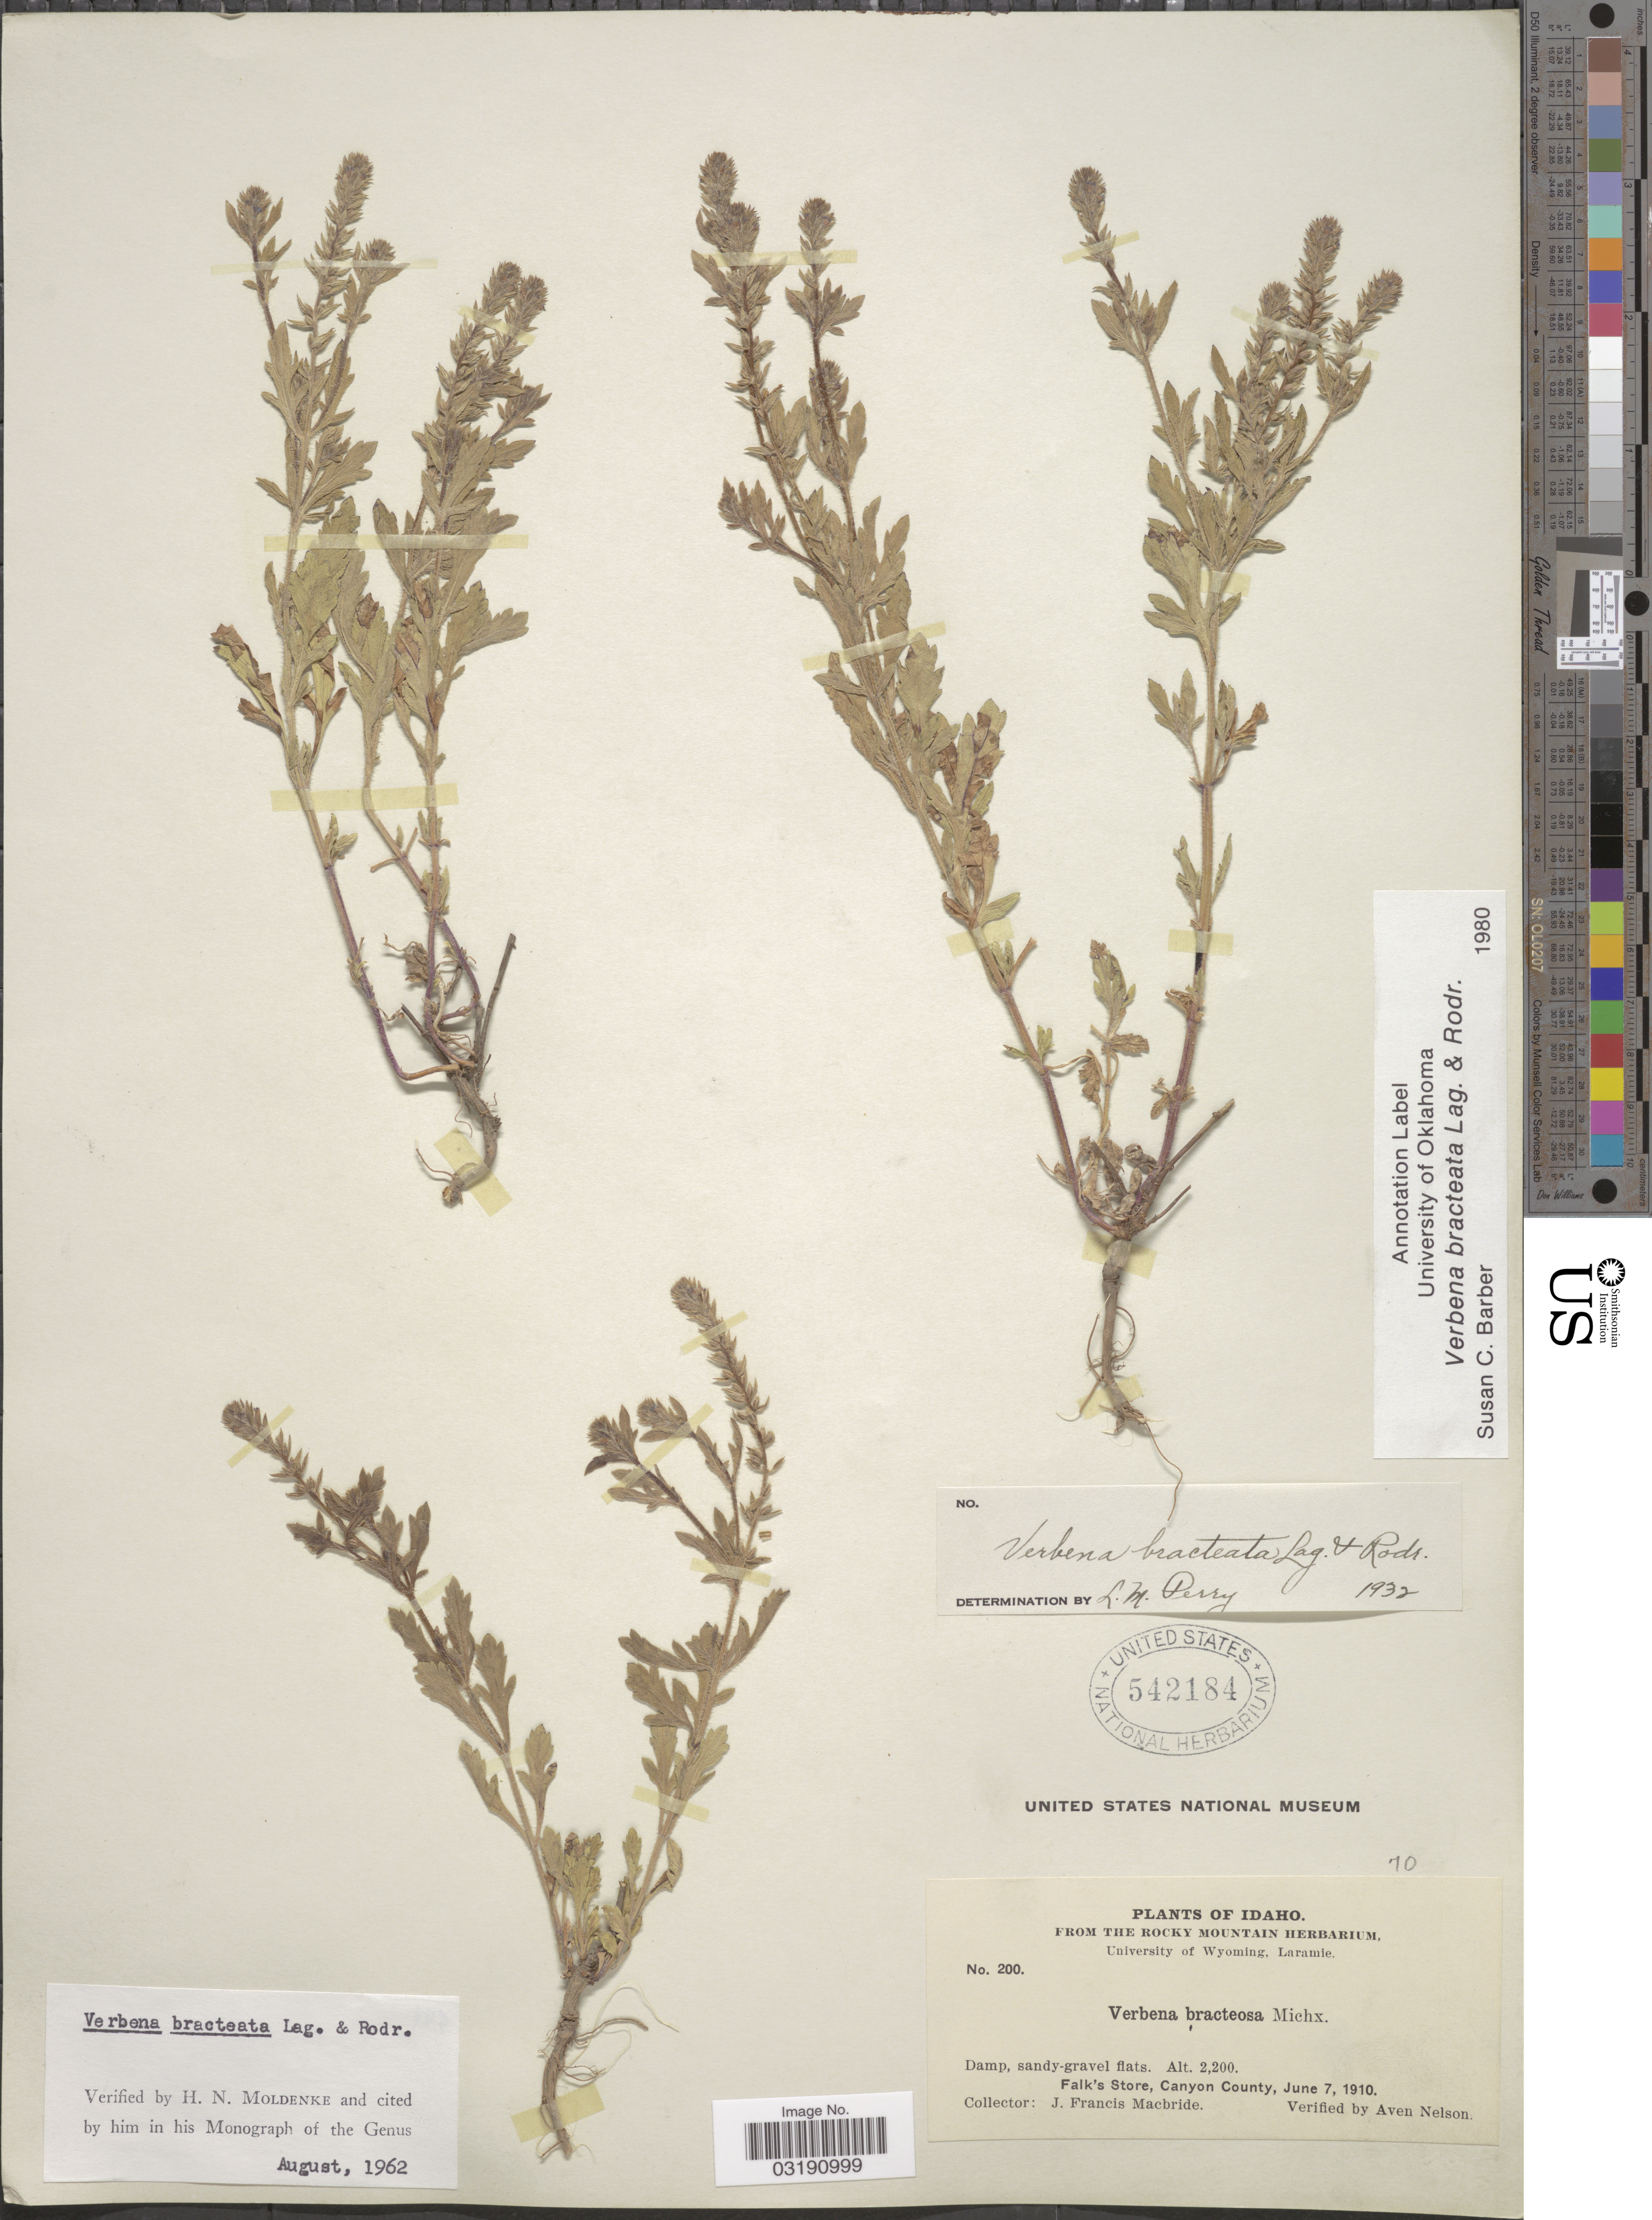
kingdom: Plantae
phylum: Tracheophyta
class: Magnoliopsida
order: Lamiales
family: Verbenaceae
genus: Verbena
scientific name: Verbena bracteata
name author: Cav. ex Lag. & Rodr.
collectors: J. F. Macbride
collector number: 200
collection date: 1910-06-07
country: United States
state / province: Idaho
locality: Falk's Store, Canyon County.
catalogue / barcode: US 542184